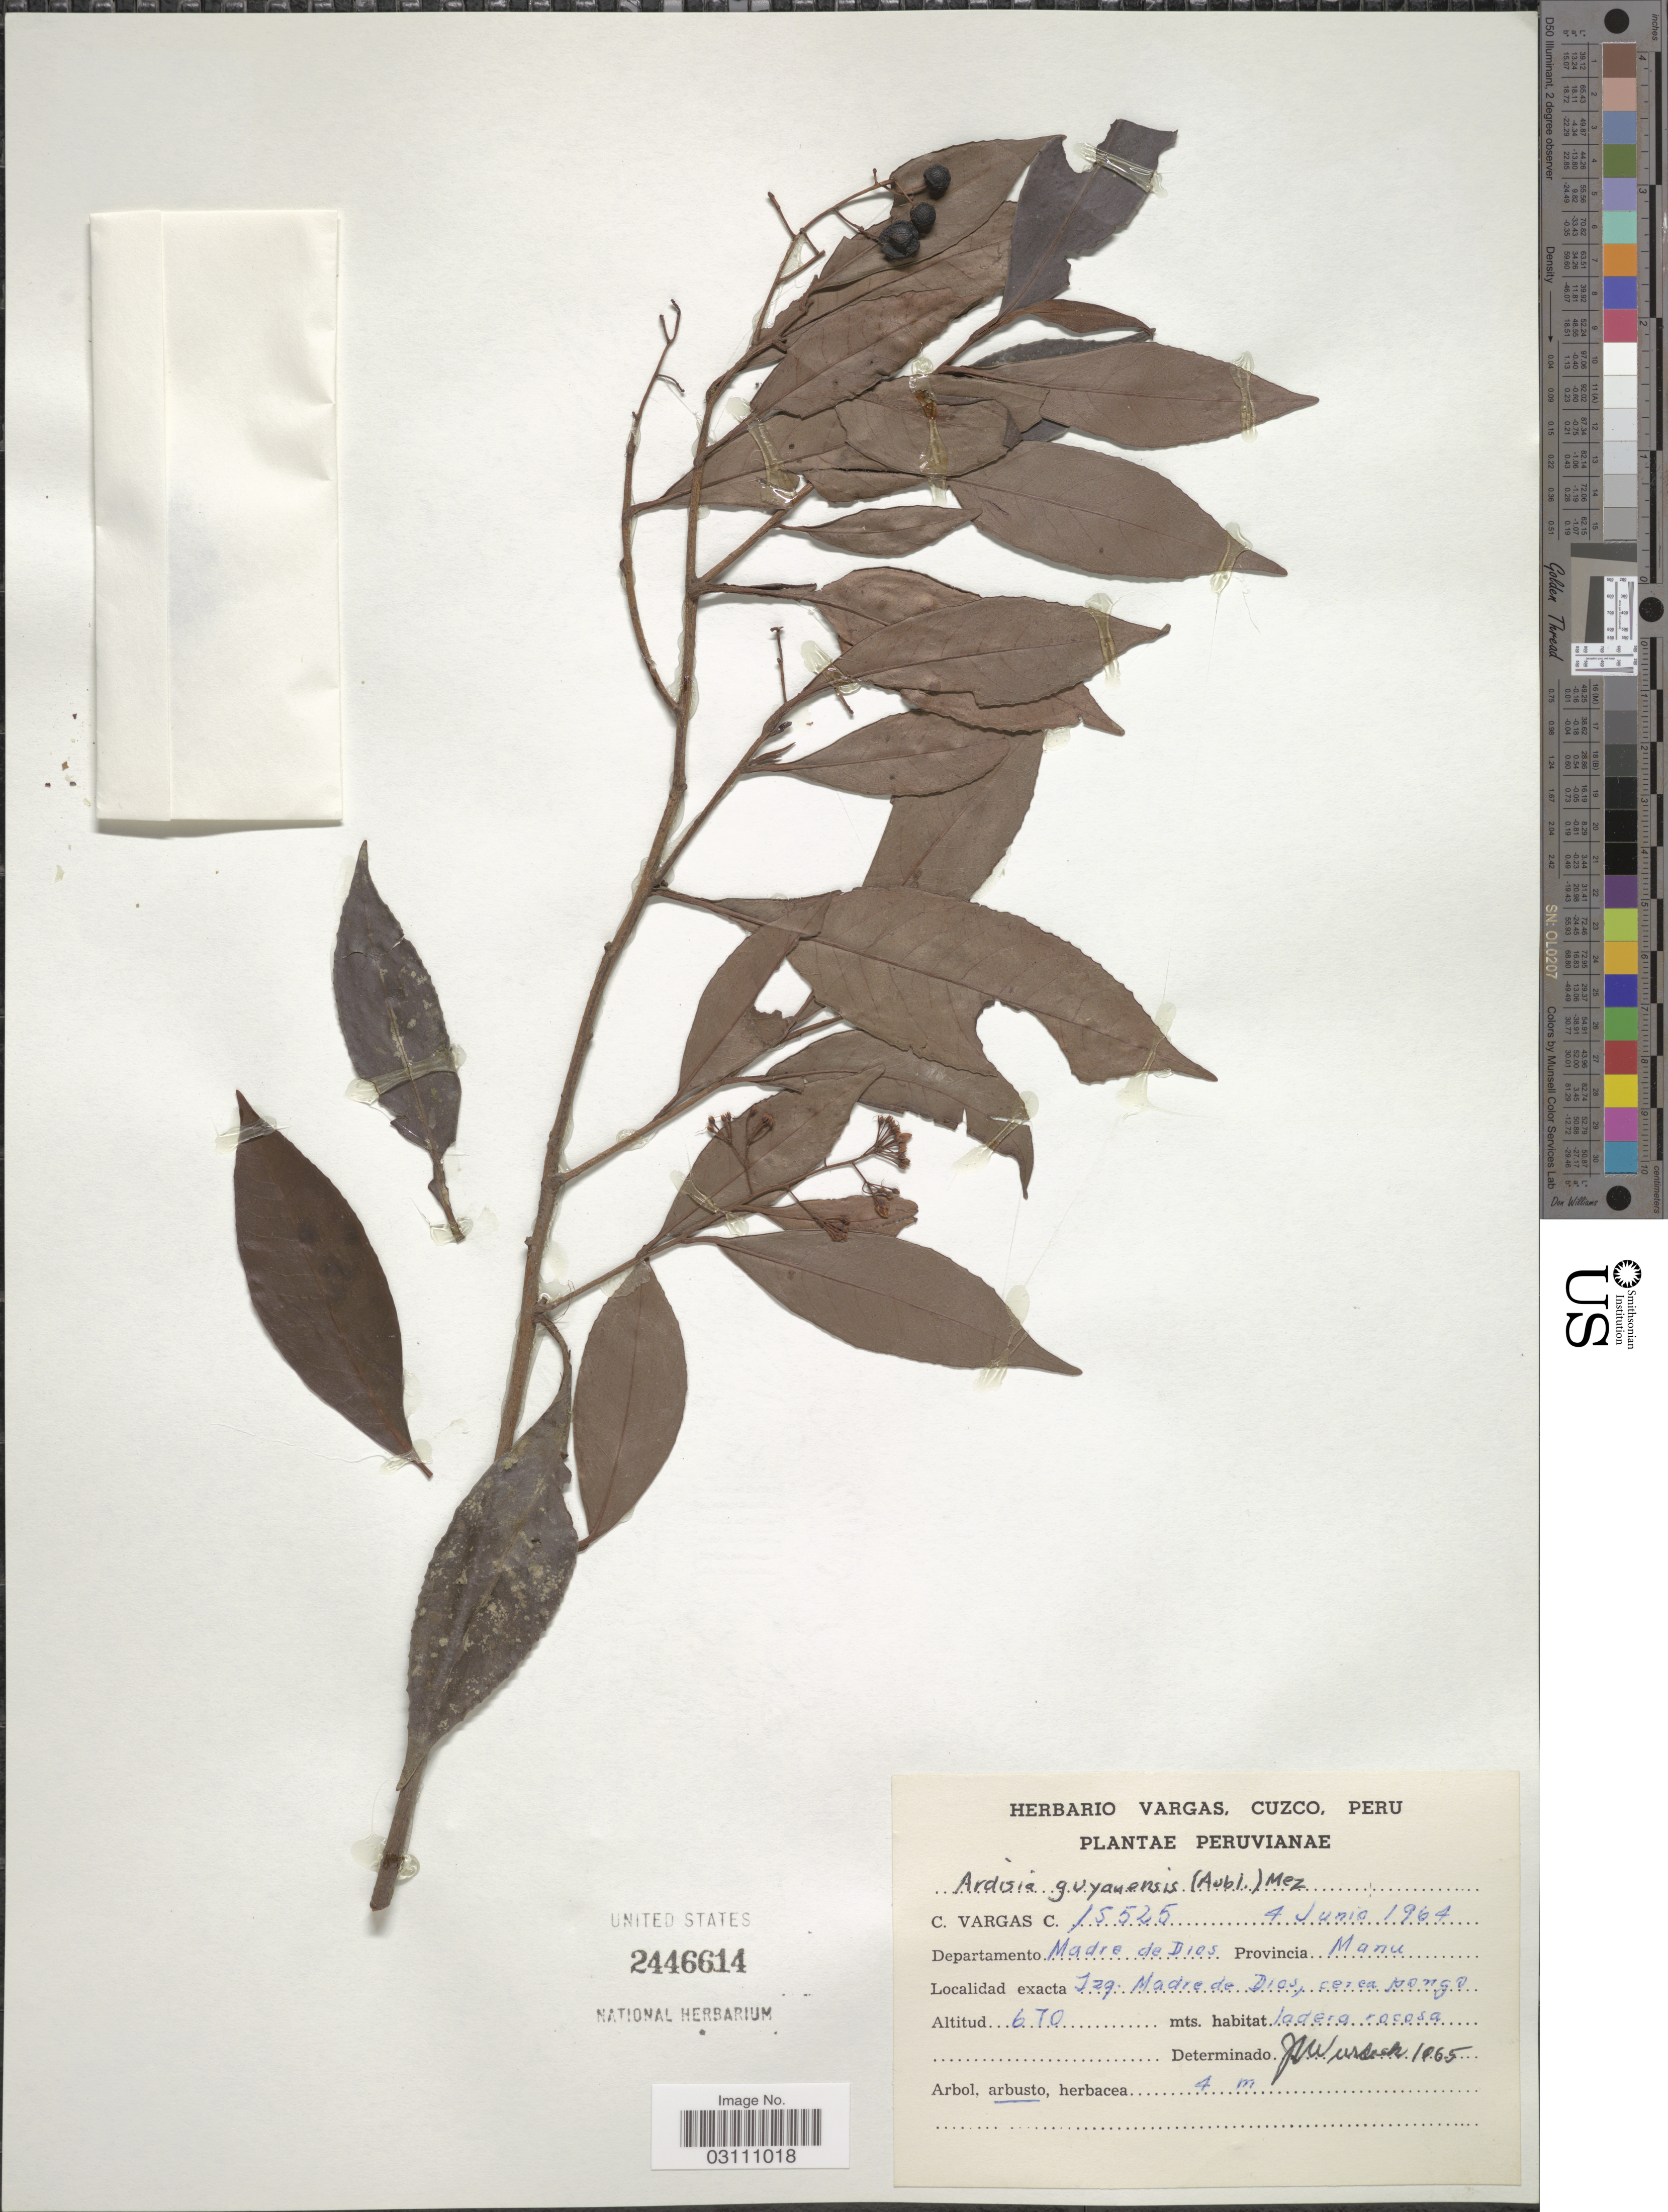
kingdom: Plantae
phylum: Tracheophyta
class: Magnoliopsida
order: Ericales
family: Primulaceae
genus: Ardisia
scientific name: Ardisia guianensis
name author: (Aubl.) Mez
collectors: C. Vargas Calderón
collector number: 15525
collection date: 1964-06-04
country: Peru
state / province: Madre de Dios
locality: Departamento Madre de Dios. Provincia Manu. Izq. Madre de Dios, cerca pongo.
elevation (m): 670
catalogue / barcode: US 2446614